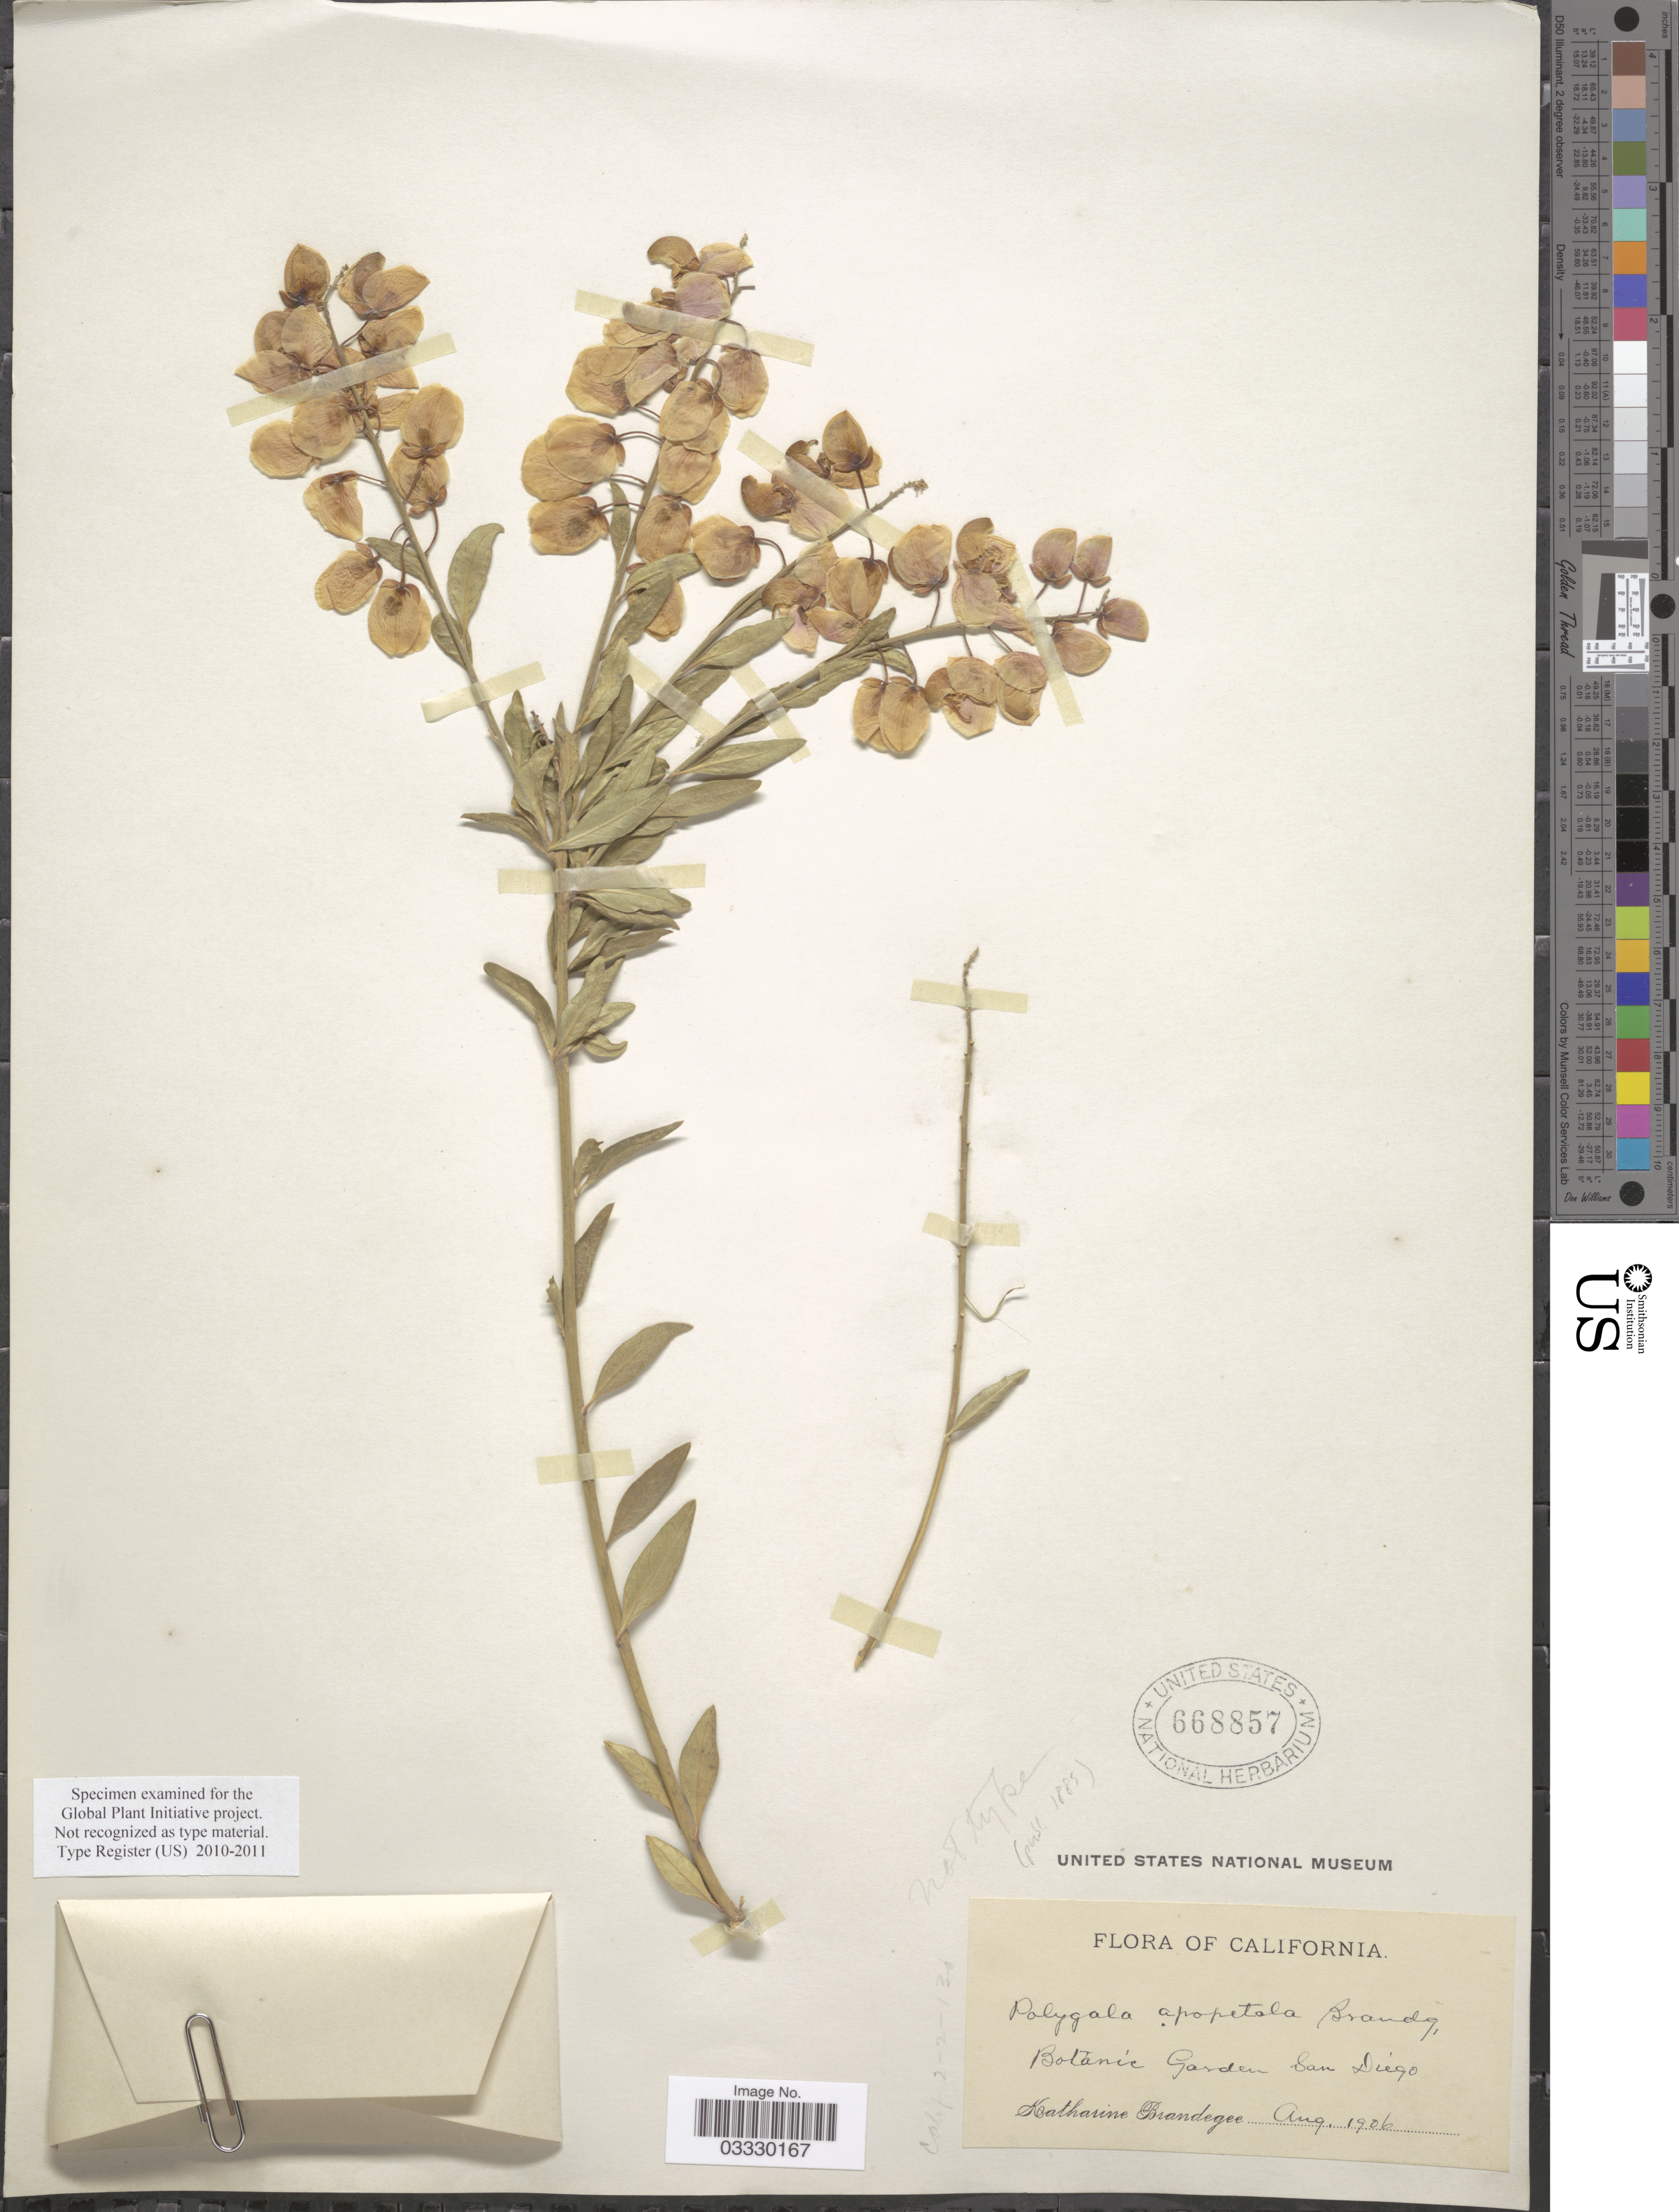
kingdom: Plantae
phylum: Tracheophyta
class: Magnoliopsida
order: Fabales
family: Polygalaceae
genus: Asemeia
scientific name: Asemeia apopetala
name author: (K. Brandegee) J.F.B. Pastore & J.R. Abbott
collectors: M. K. Brandegee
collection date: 1906-08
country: United States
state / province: California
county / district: San Diego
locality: Botanic Garden San Diego.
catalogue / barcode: US 668857